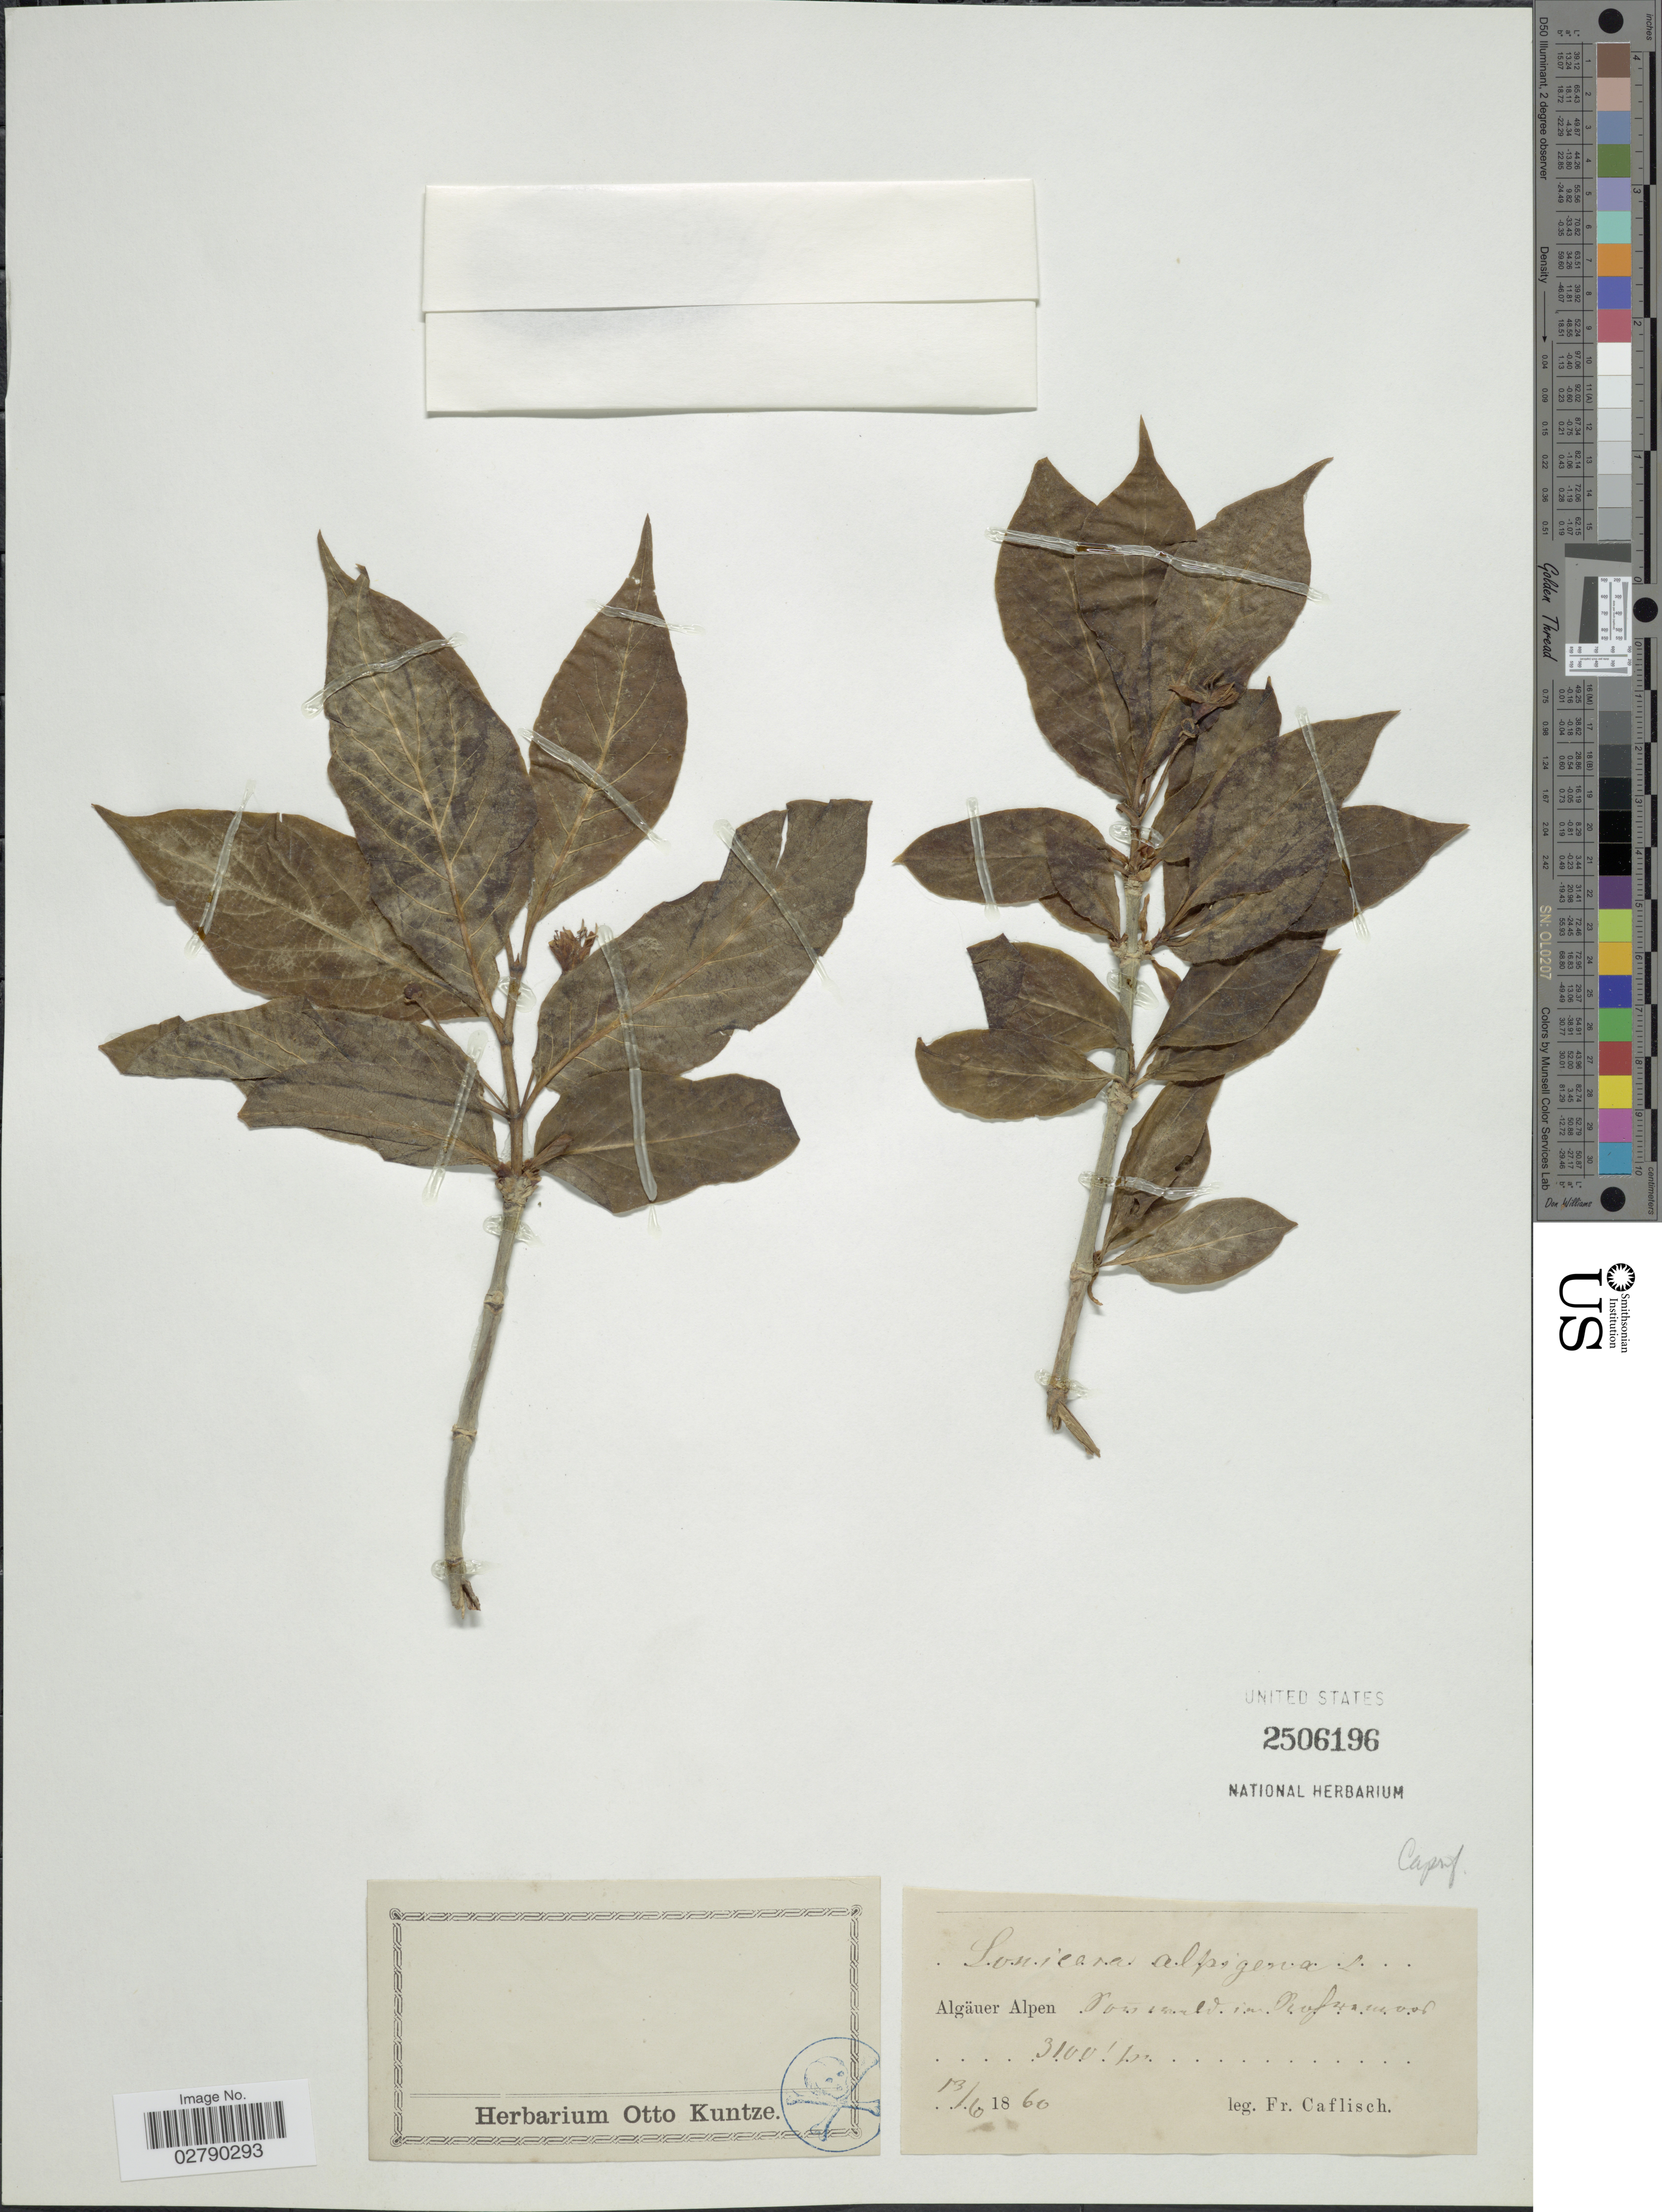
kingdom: Plantae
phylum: Tracheophyta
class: Magnoliopsida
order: Dipsacales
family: Caprifoliaceae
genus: Leycesteria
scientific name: Leycesteria alpigena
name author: L.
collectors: J. F. Caflisch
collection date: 1860-06-13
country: Germany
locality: Algäuer Alpen Pois wald in Rofwamood [interpreted]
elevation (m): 945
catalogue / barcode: US 2506196